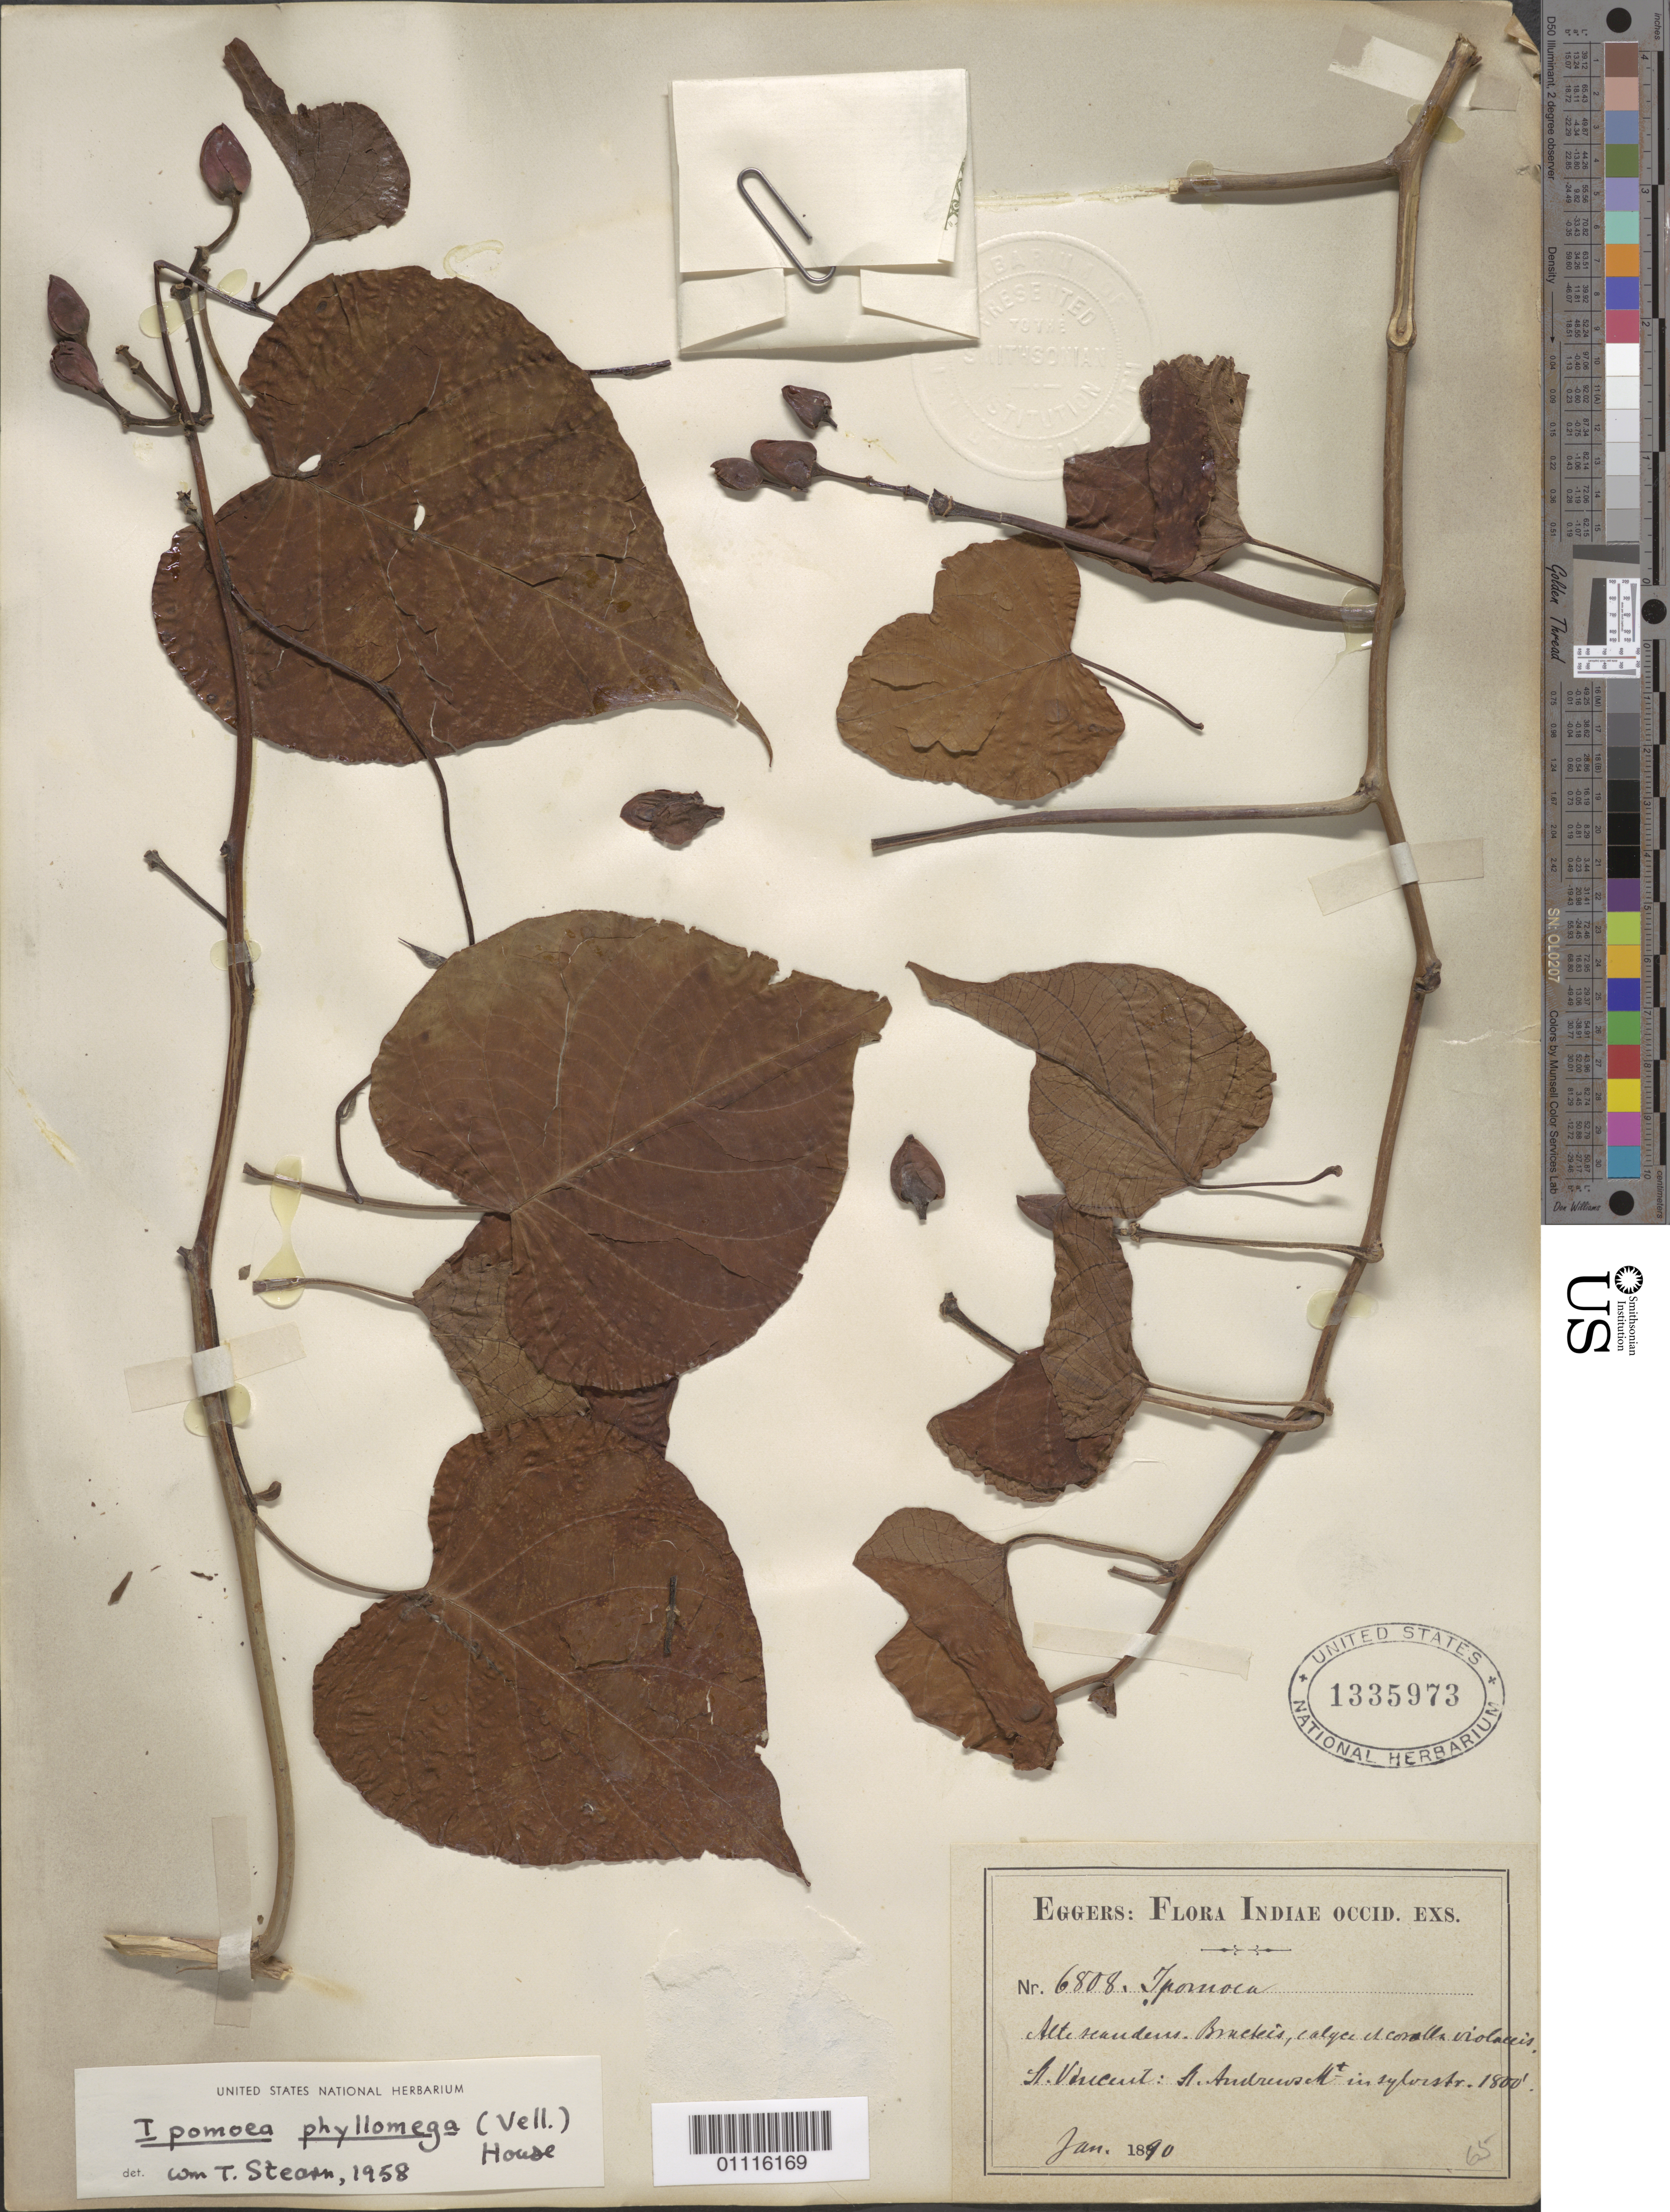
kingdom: Plantae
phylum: Tracheophyta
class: Magnoliopsida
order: Solanales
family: Convolvulaceae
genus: Ipomoea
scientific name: Ipomoea phyllomega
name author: (Vell.) House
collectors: H. F. A. von Eggers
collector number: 6808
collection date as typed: Jan 1890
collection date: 1890-01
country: St. Vincent - Grenadines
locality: St. Andrews Mr. in sylvstr.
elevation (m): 549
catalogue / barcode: US 1335973